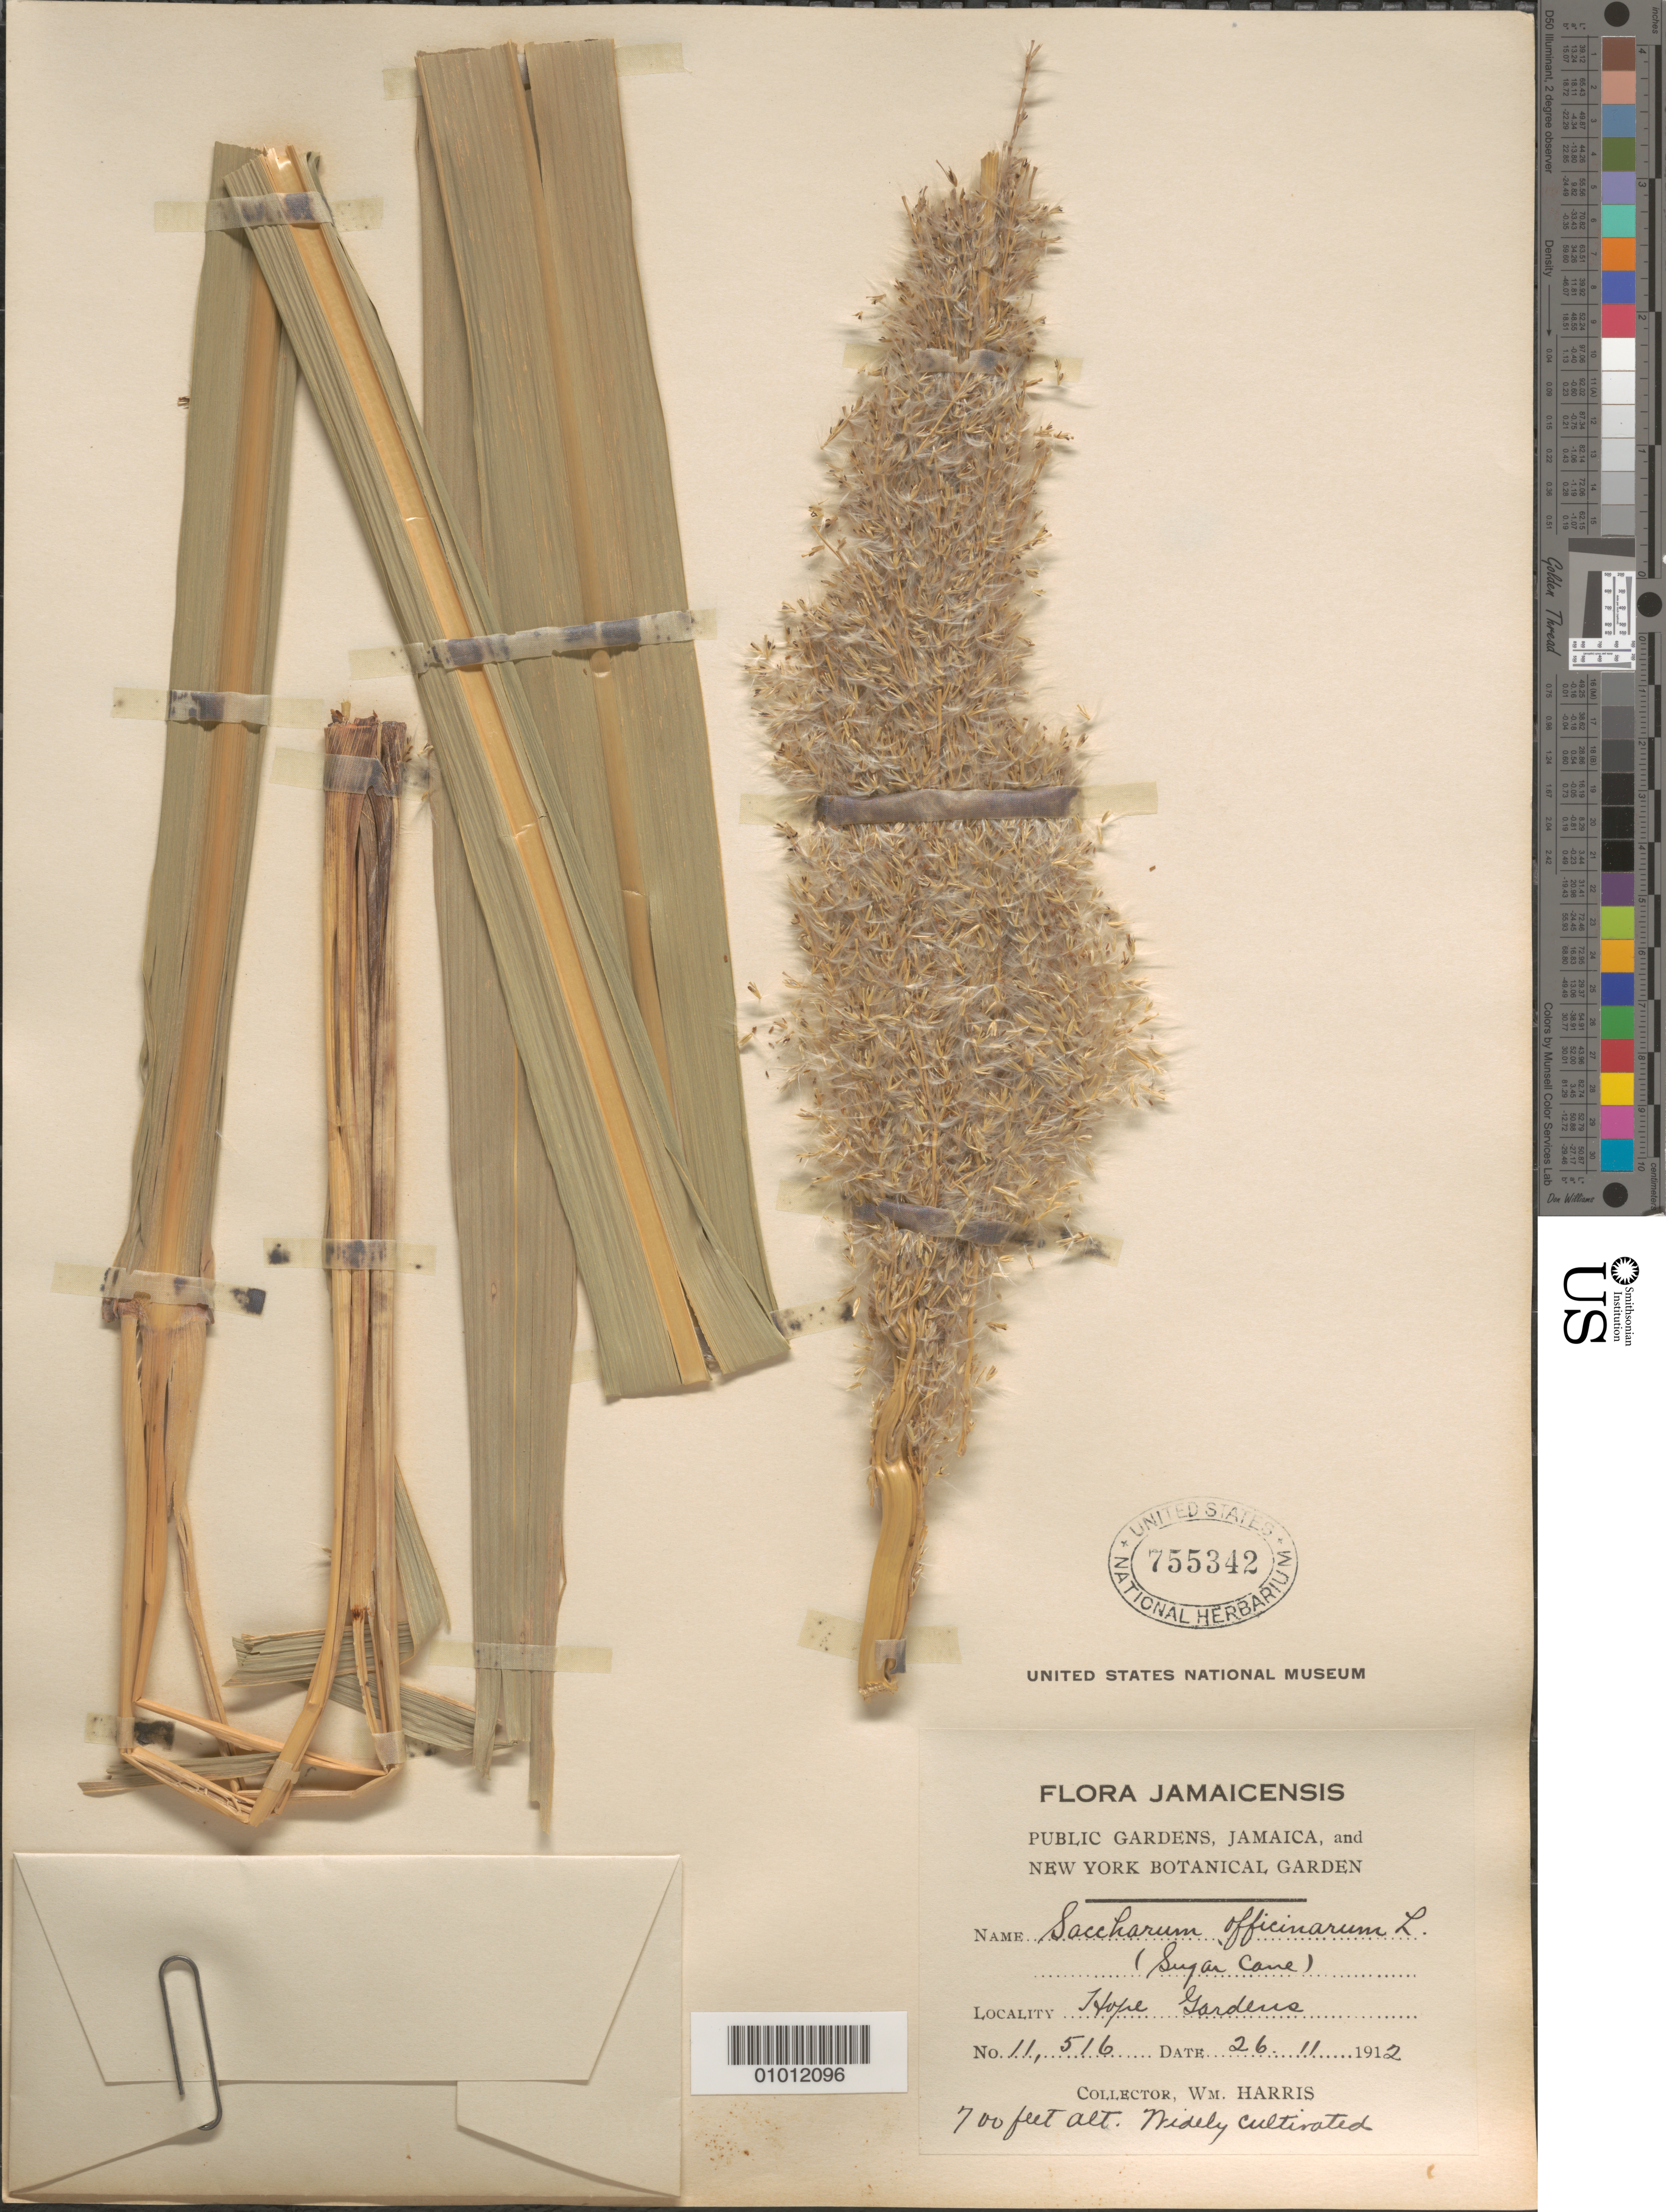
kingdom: Plantae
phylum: Tracheophyta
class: Liliopsida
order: Poales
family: Poaceae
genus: Saccharum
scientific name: Saccharum officinarum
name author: L.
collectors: W. H. Harris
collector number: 11516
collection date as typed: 26 Nov 1912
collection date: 1912-11-26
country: Jamaica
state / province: Kingston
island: Jamaica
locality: Hope Gardens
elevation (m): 213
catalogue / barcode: US 755342